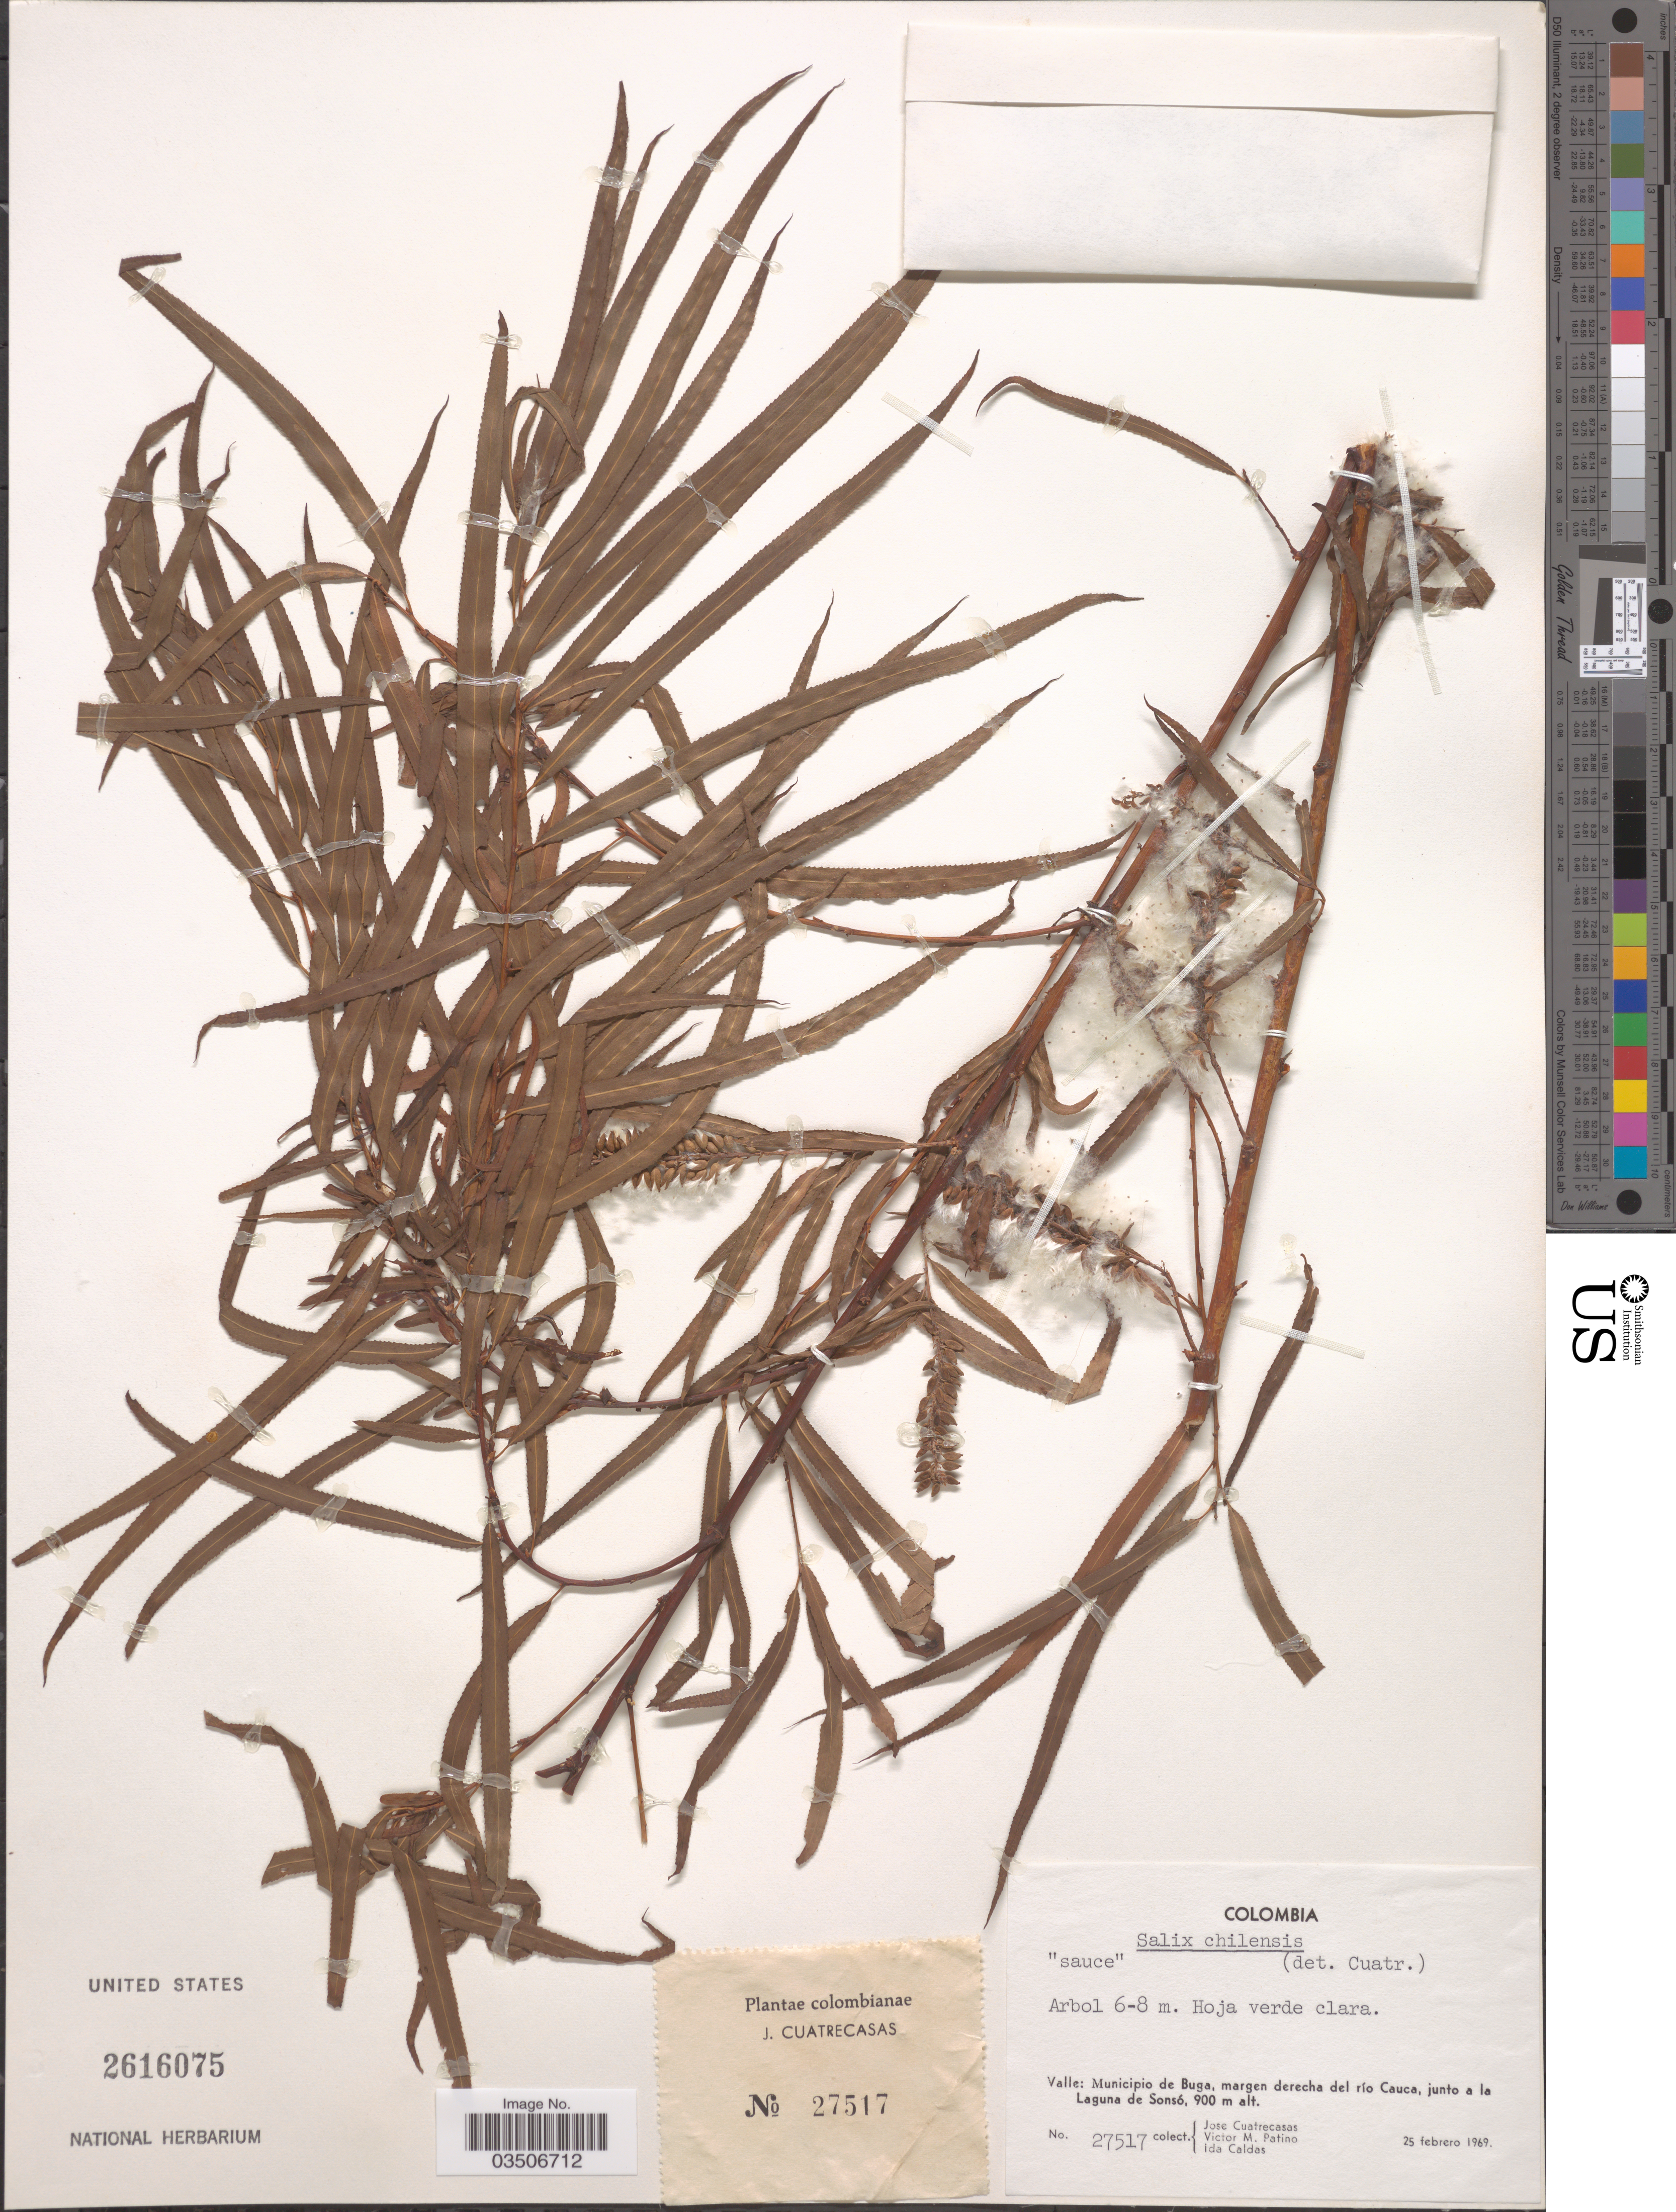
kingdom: Plantae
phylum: Tracheophyta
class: Magnoliopsida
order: Malpighiales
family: Salicaceae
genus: Salix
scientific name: Salix humboldtiana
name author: Willd.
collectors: J. Cuatrecasas, V. M. Patiño & I. Caldas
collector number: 27517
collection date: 1969-02-25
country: Colombia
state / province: Valle del Cauca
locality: Valle: Municipio de Buga, margen derecha del río Cauca, junto a la Laguna de Sonsó.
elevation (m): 900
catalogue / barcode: US 2616075